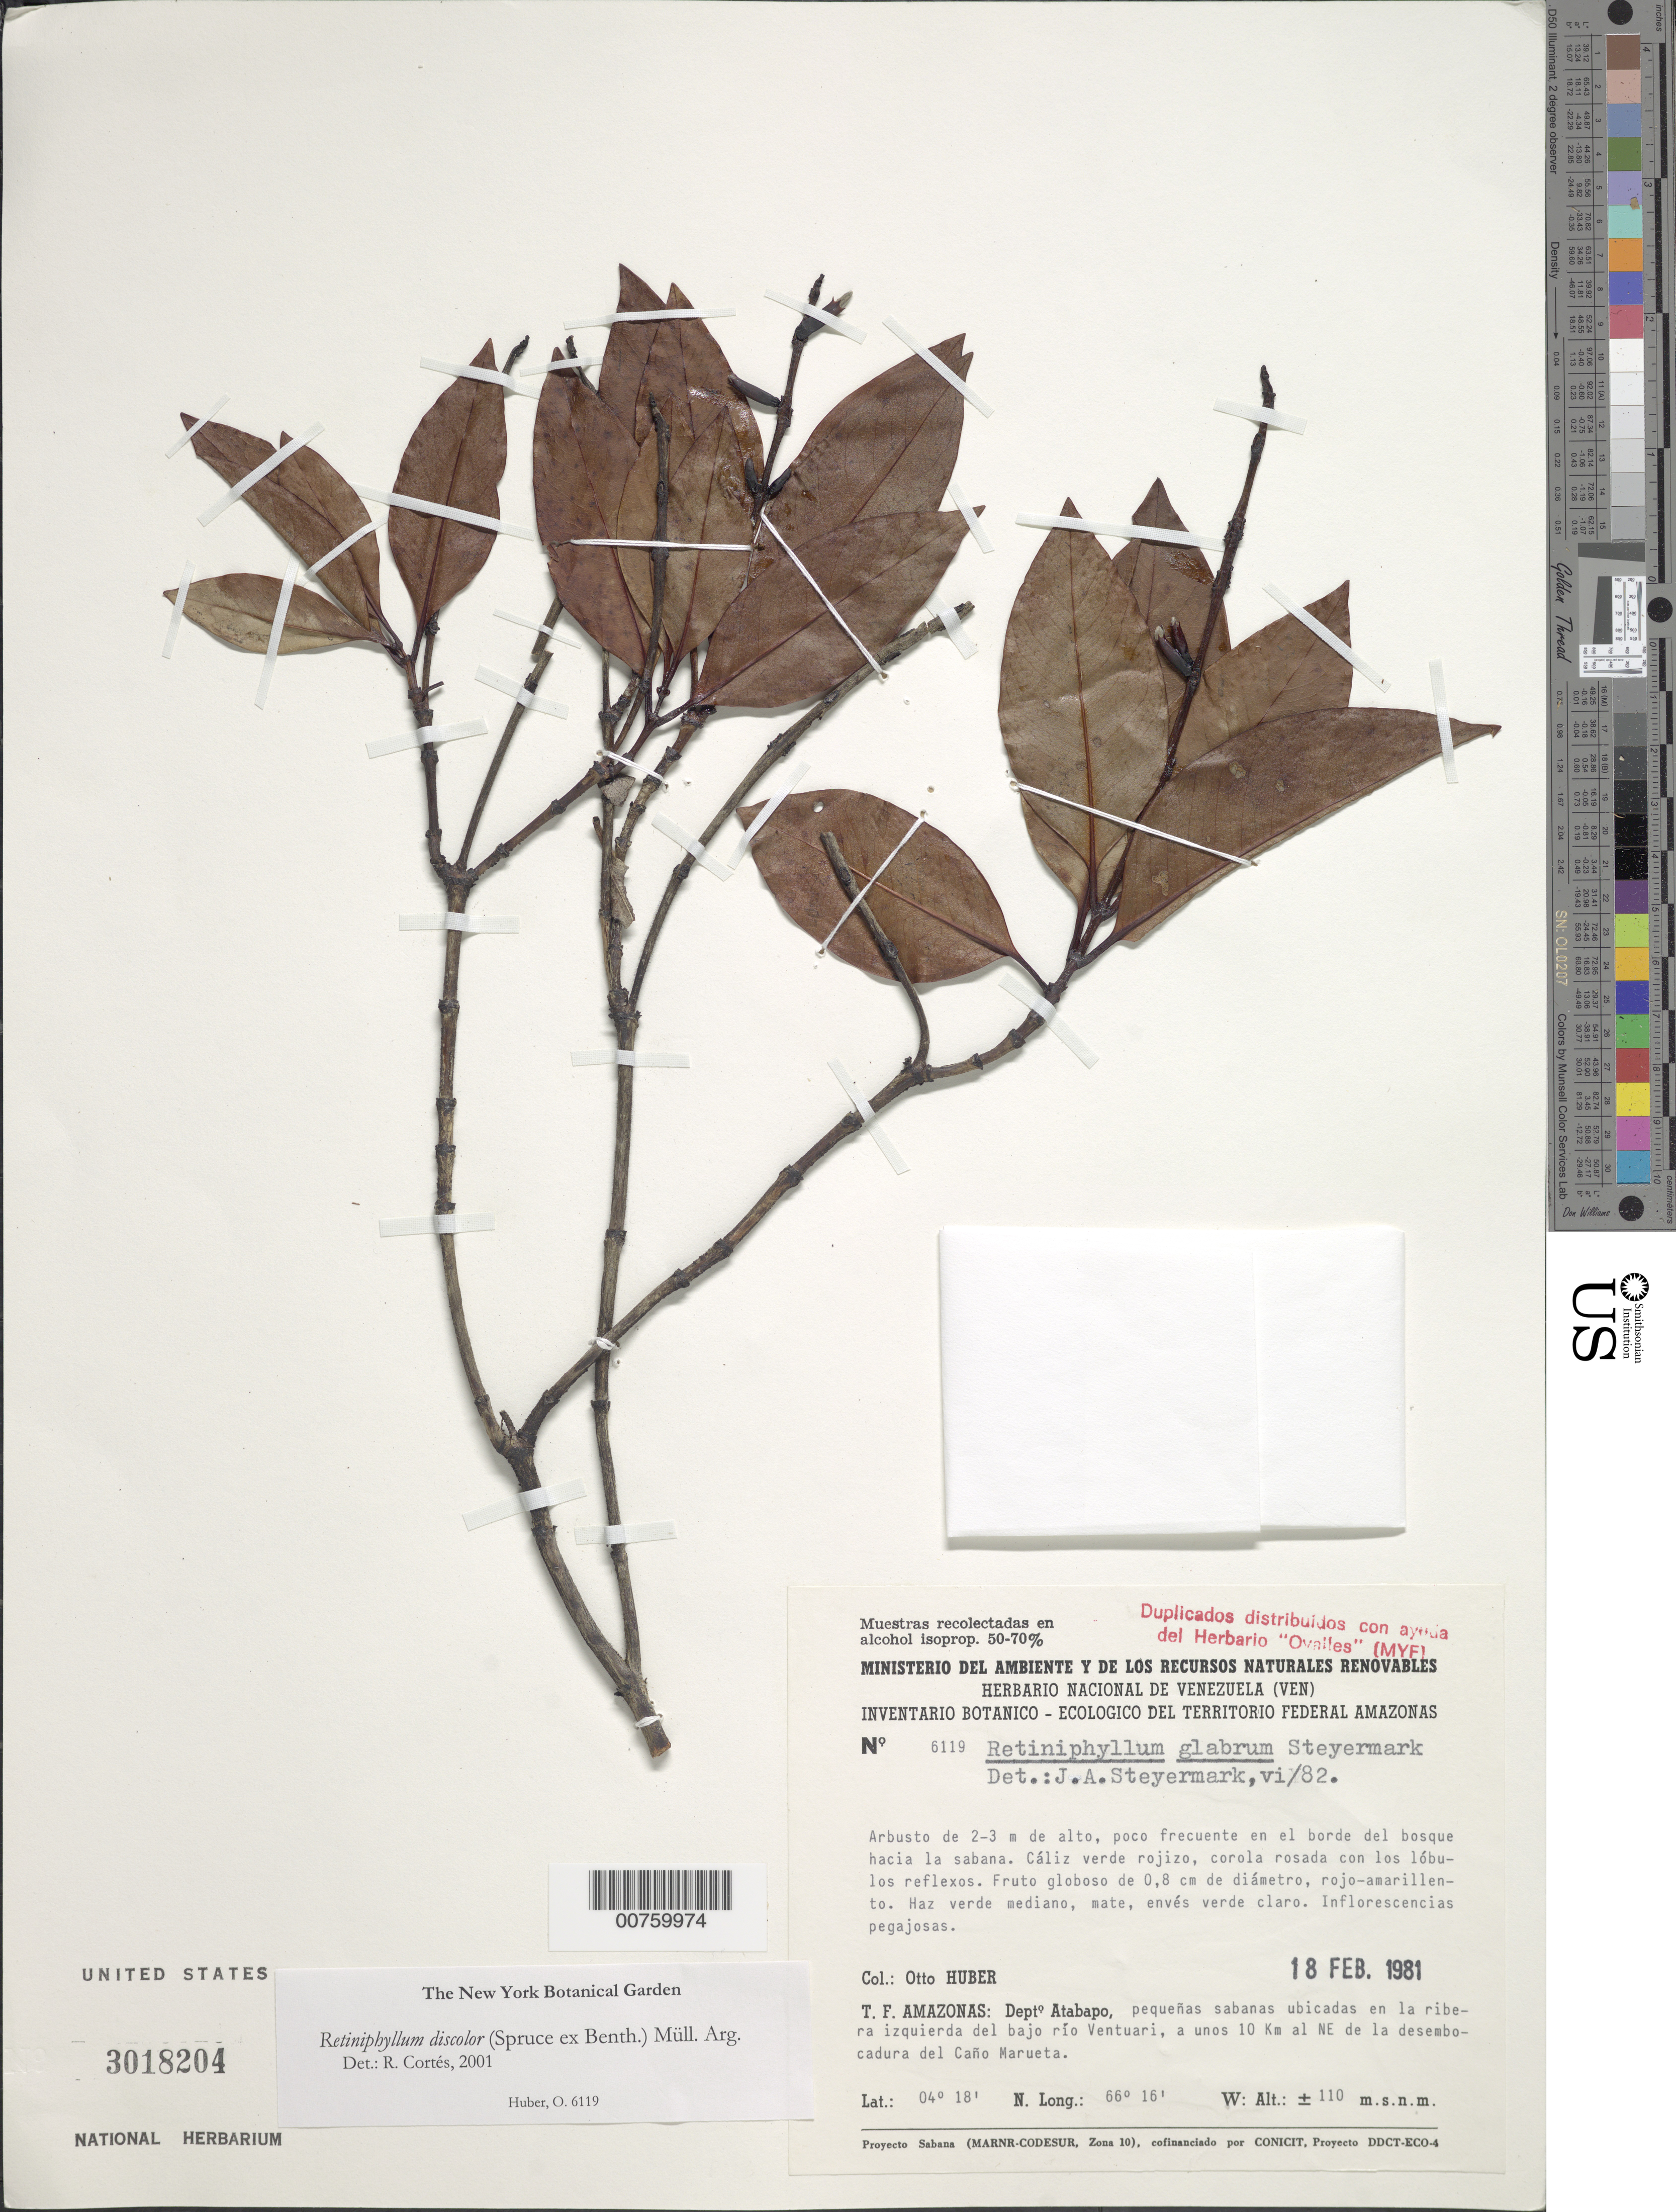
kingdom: Plantae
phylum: Tracheophyta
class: Magnoliopsida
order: Gentianales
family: Rubiaceae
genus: Retiniphyllum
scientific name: Retiniphyllum discolor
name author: (Spruce ex Benth.) Müll. Arg.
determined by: Cortés, R., (NY)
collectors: O. Huber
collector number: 6119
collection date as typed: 18-Feb-81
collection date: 1981-02-18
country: Venezuela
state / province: Amazonas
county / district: Atabapo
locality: Bajo Río Ventuari; a unos 10 km al NE de la desembocadura del Caño Marueta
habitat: Borde del bosque hacia la sabana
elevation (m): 110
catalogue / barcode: US 3018204